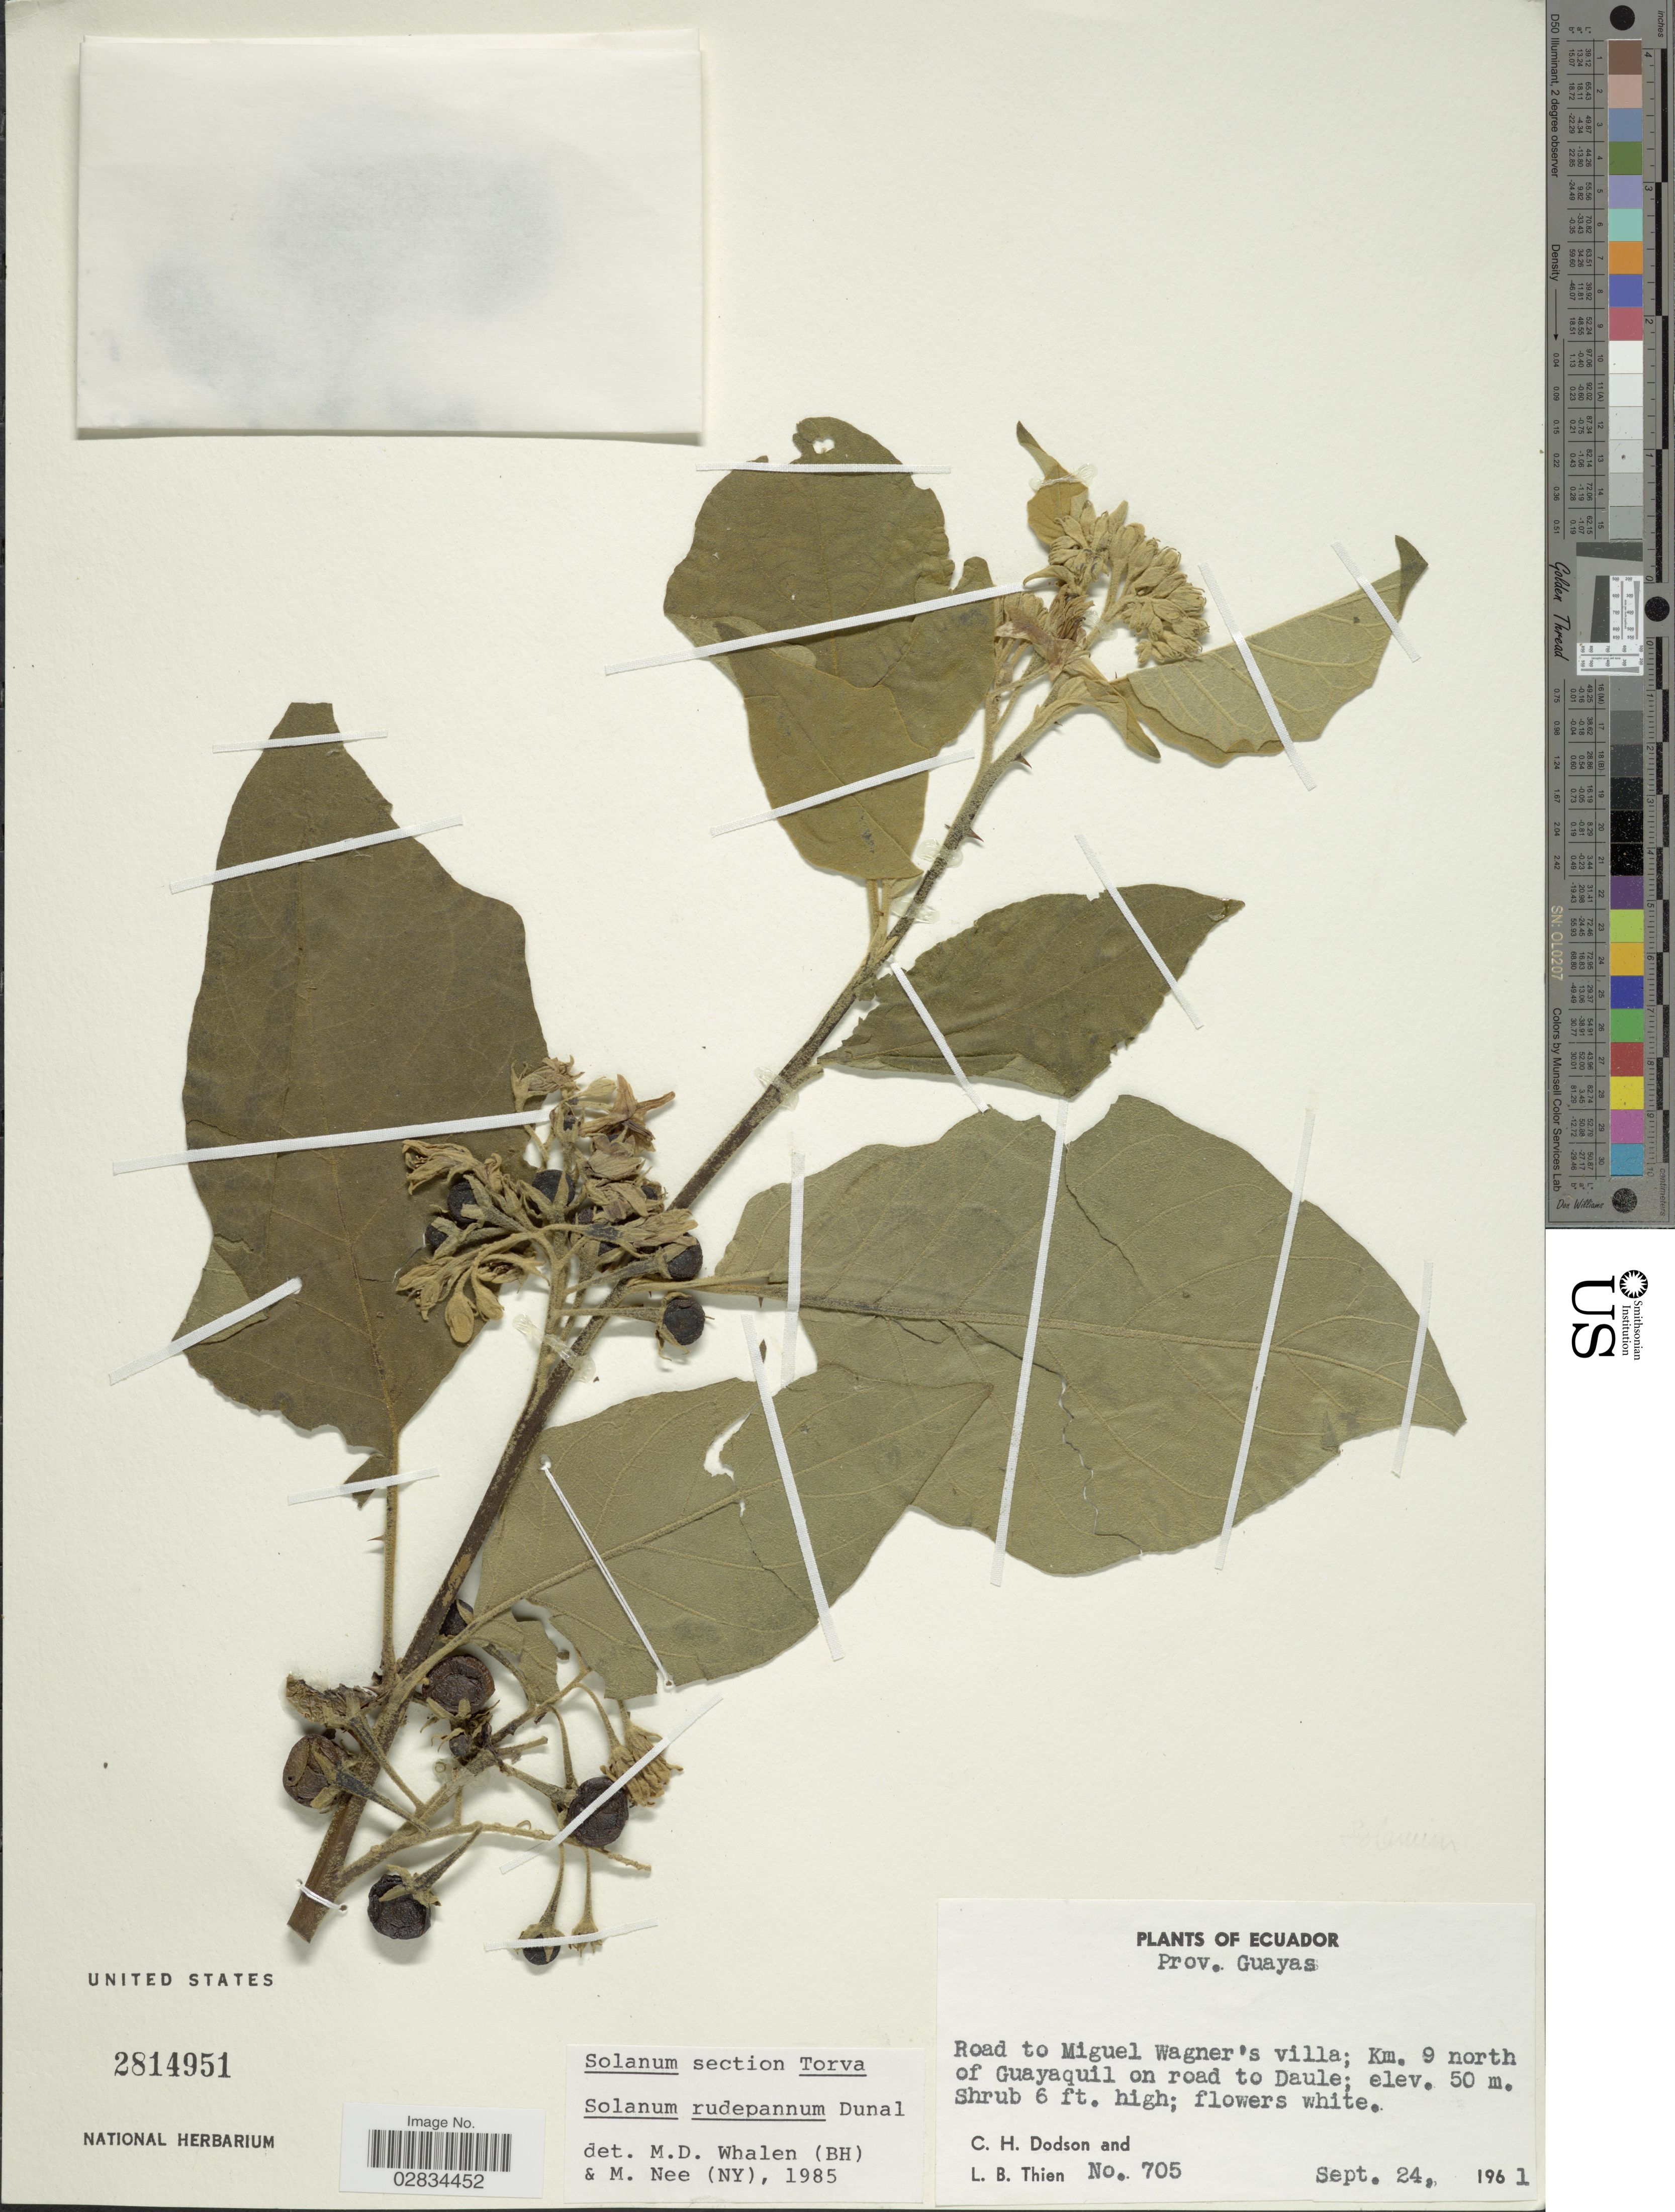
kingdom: Plantae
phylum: Tracheophyta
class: Magnoliopsida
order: Solanales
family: Solanaceae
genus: Solanum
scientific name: Solanum rudepannum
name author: Dunal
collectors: C. H. Dodson & L. Thien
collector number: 705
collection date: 1961-09-24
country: Ecuador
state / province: Guayas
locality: Prov. Guayas. Road to Miguel Wagner's villa: Km. 9 north of Guayaquil on road to Daule.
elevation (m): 50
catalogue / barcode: US 2814951